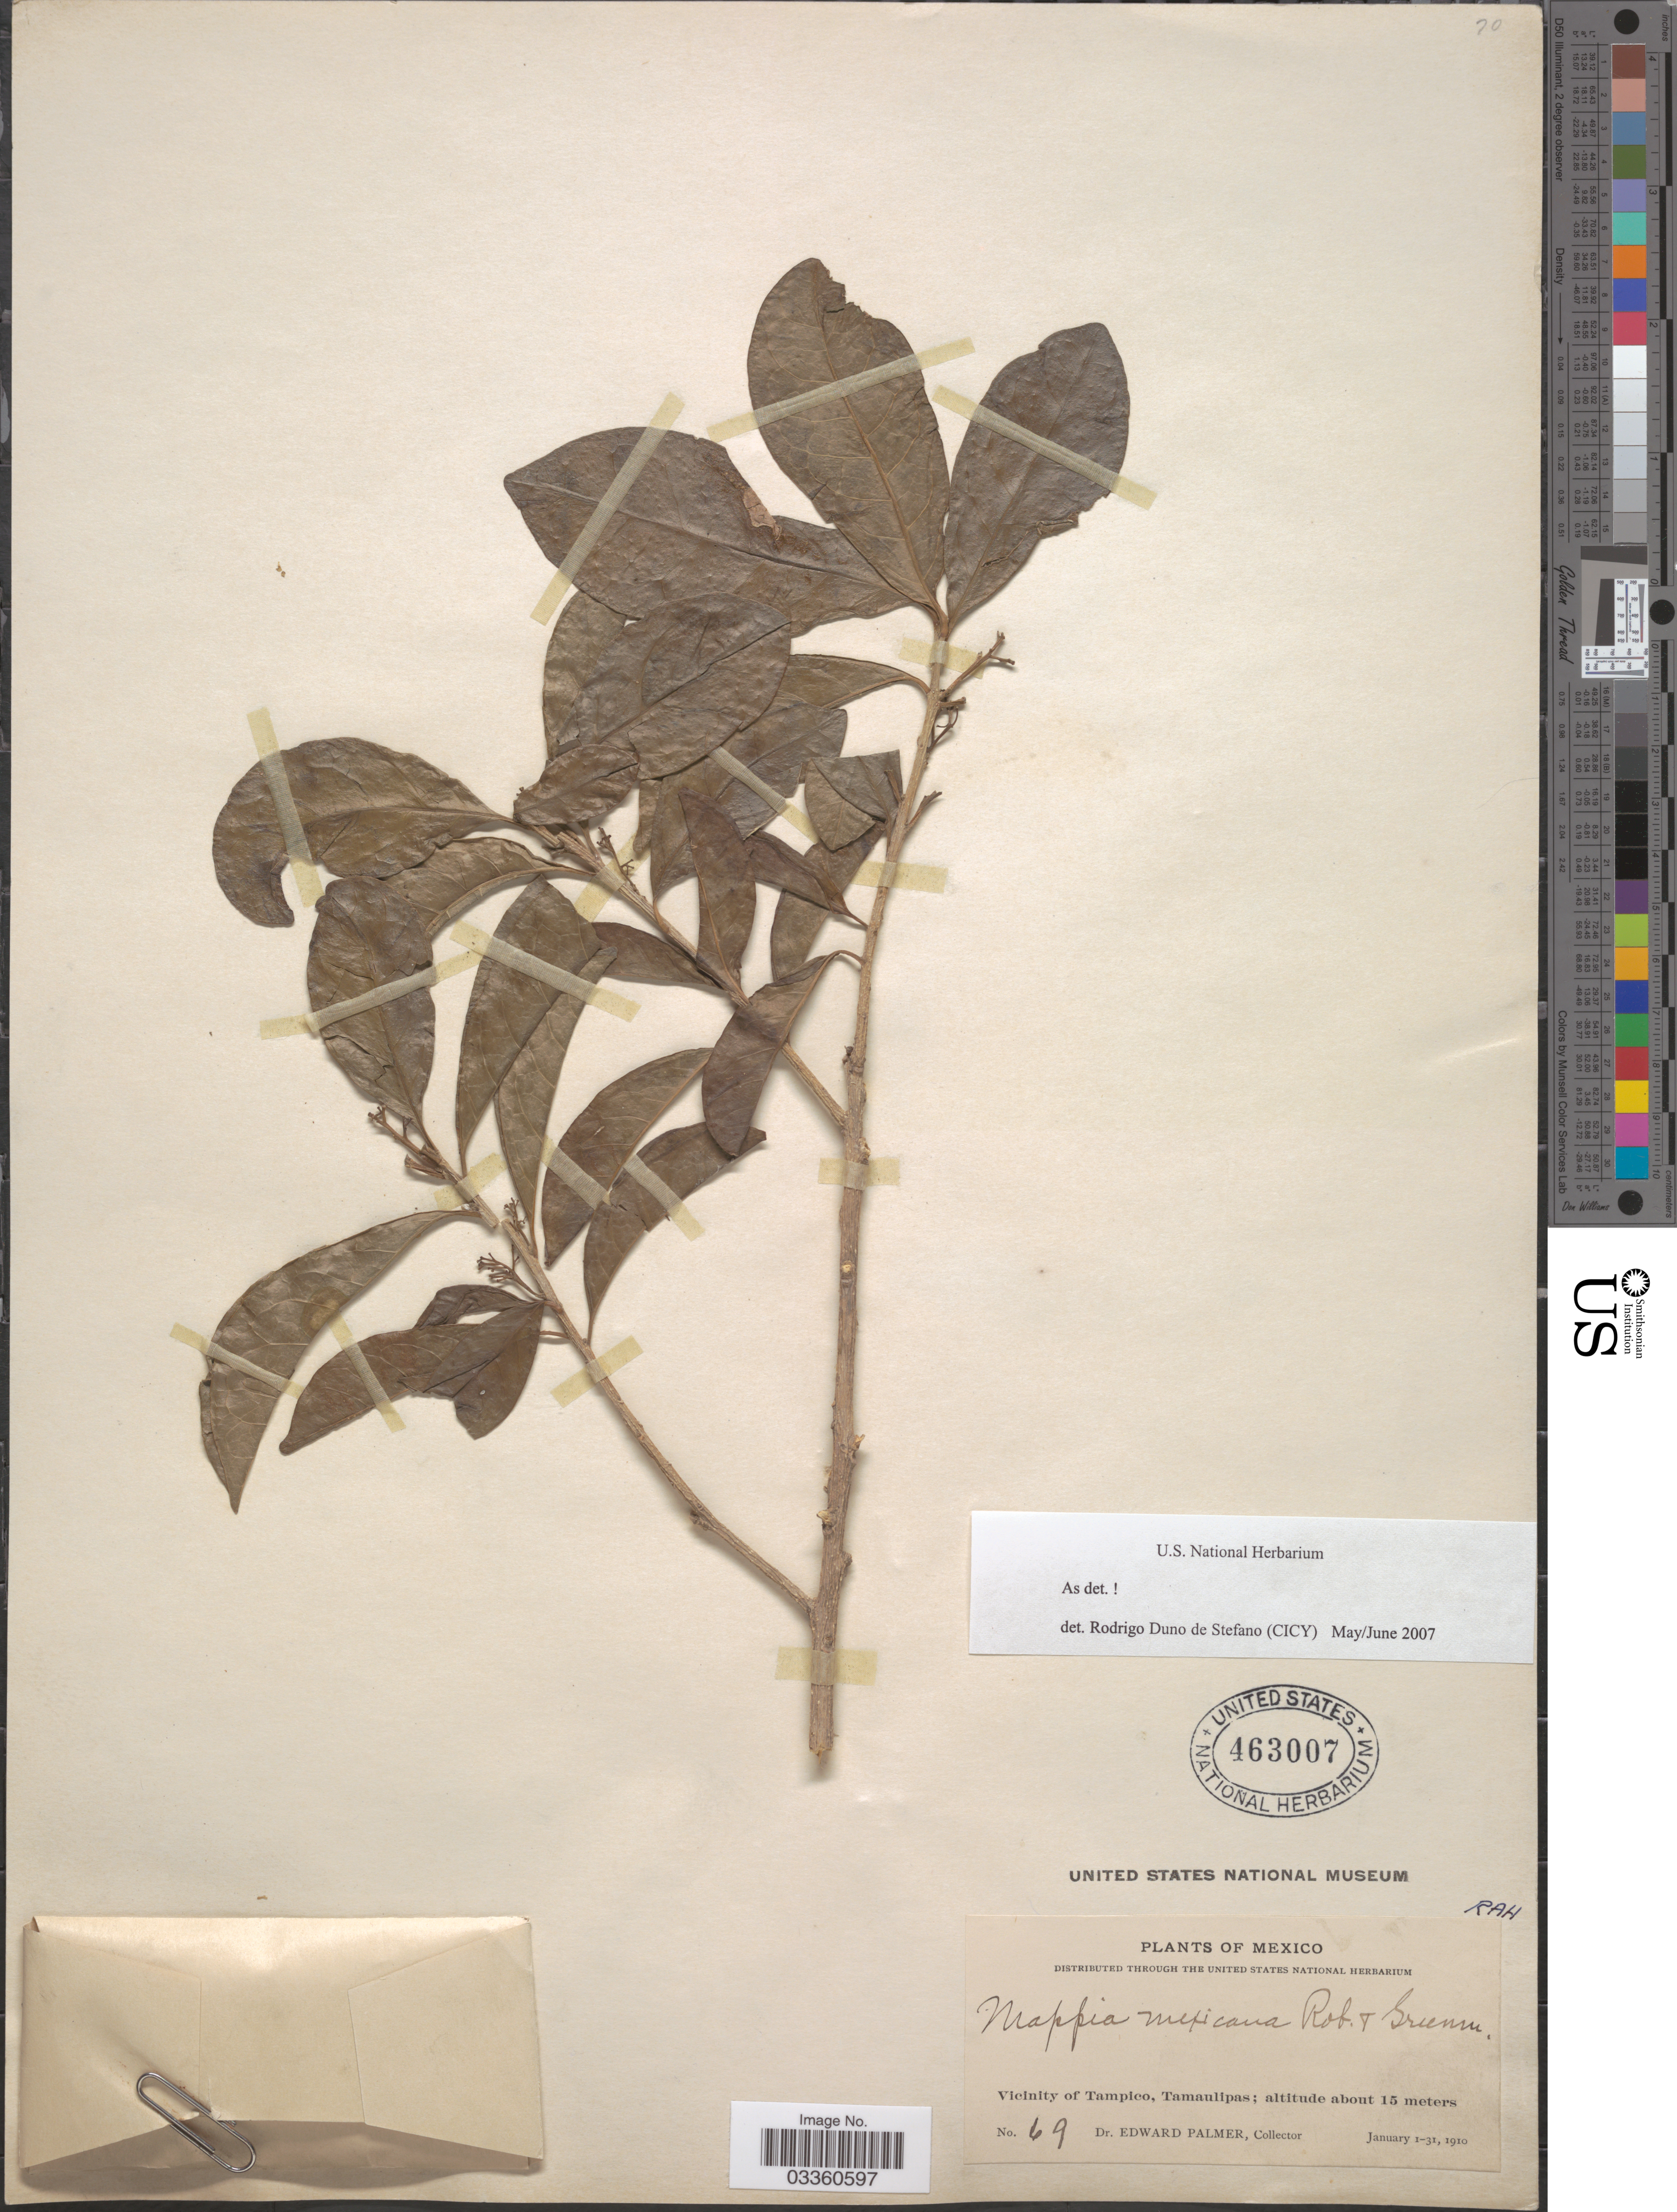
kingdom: Plantae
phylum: Tracheophyta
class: Magnoliopsida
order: Icacinales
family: Icacinaceae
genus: Mappia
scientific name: Mappia mexicana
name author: B.L. Rob. & Greenm.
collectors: E. Palmer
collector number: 69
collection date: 1910-01-01/1910-01-31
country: Mexico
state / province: Tamaulipas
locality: Vicinity of Tampico.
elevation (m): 15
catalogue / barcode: US 463007